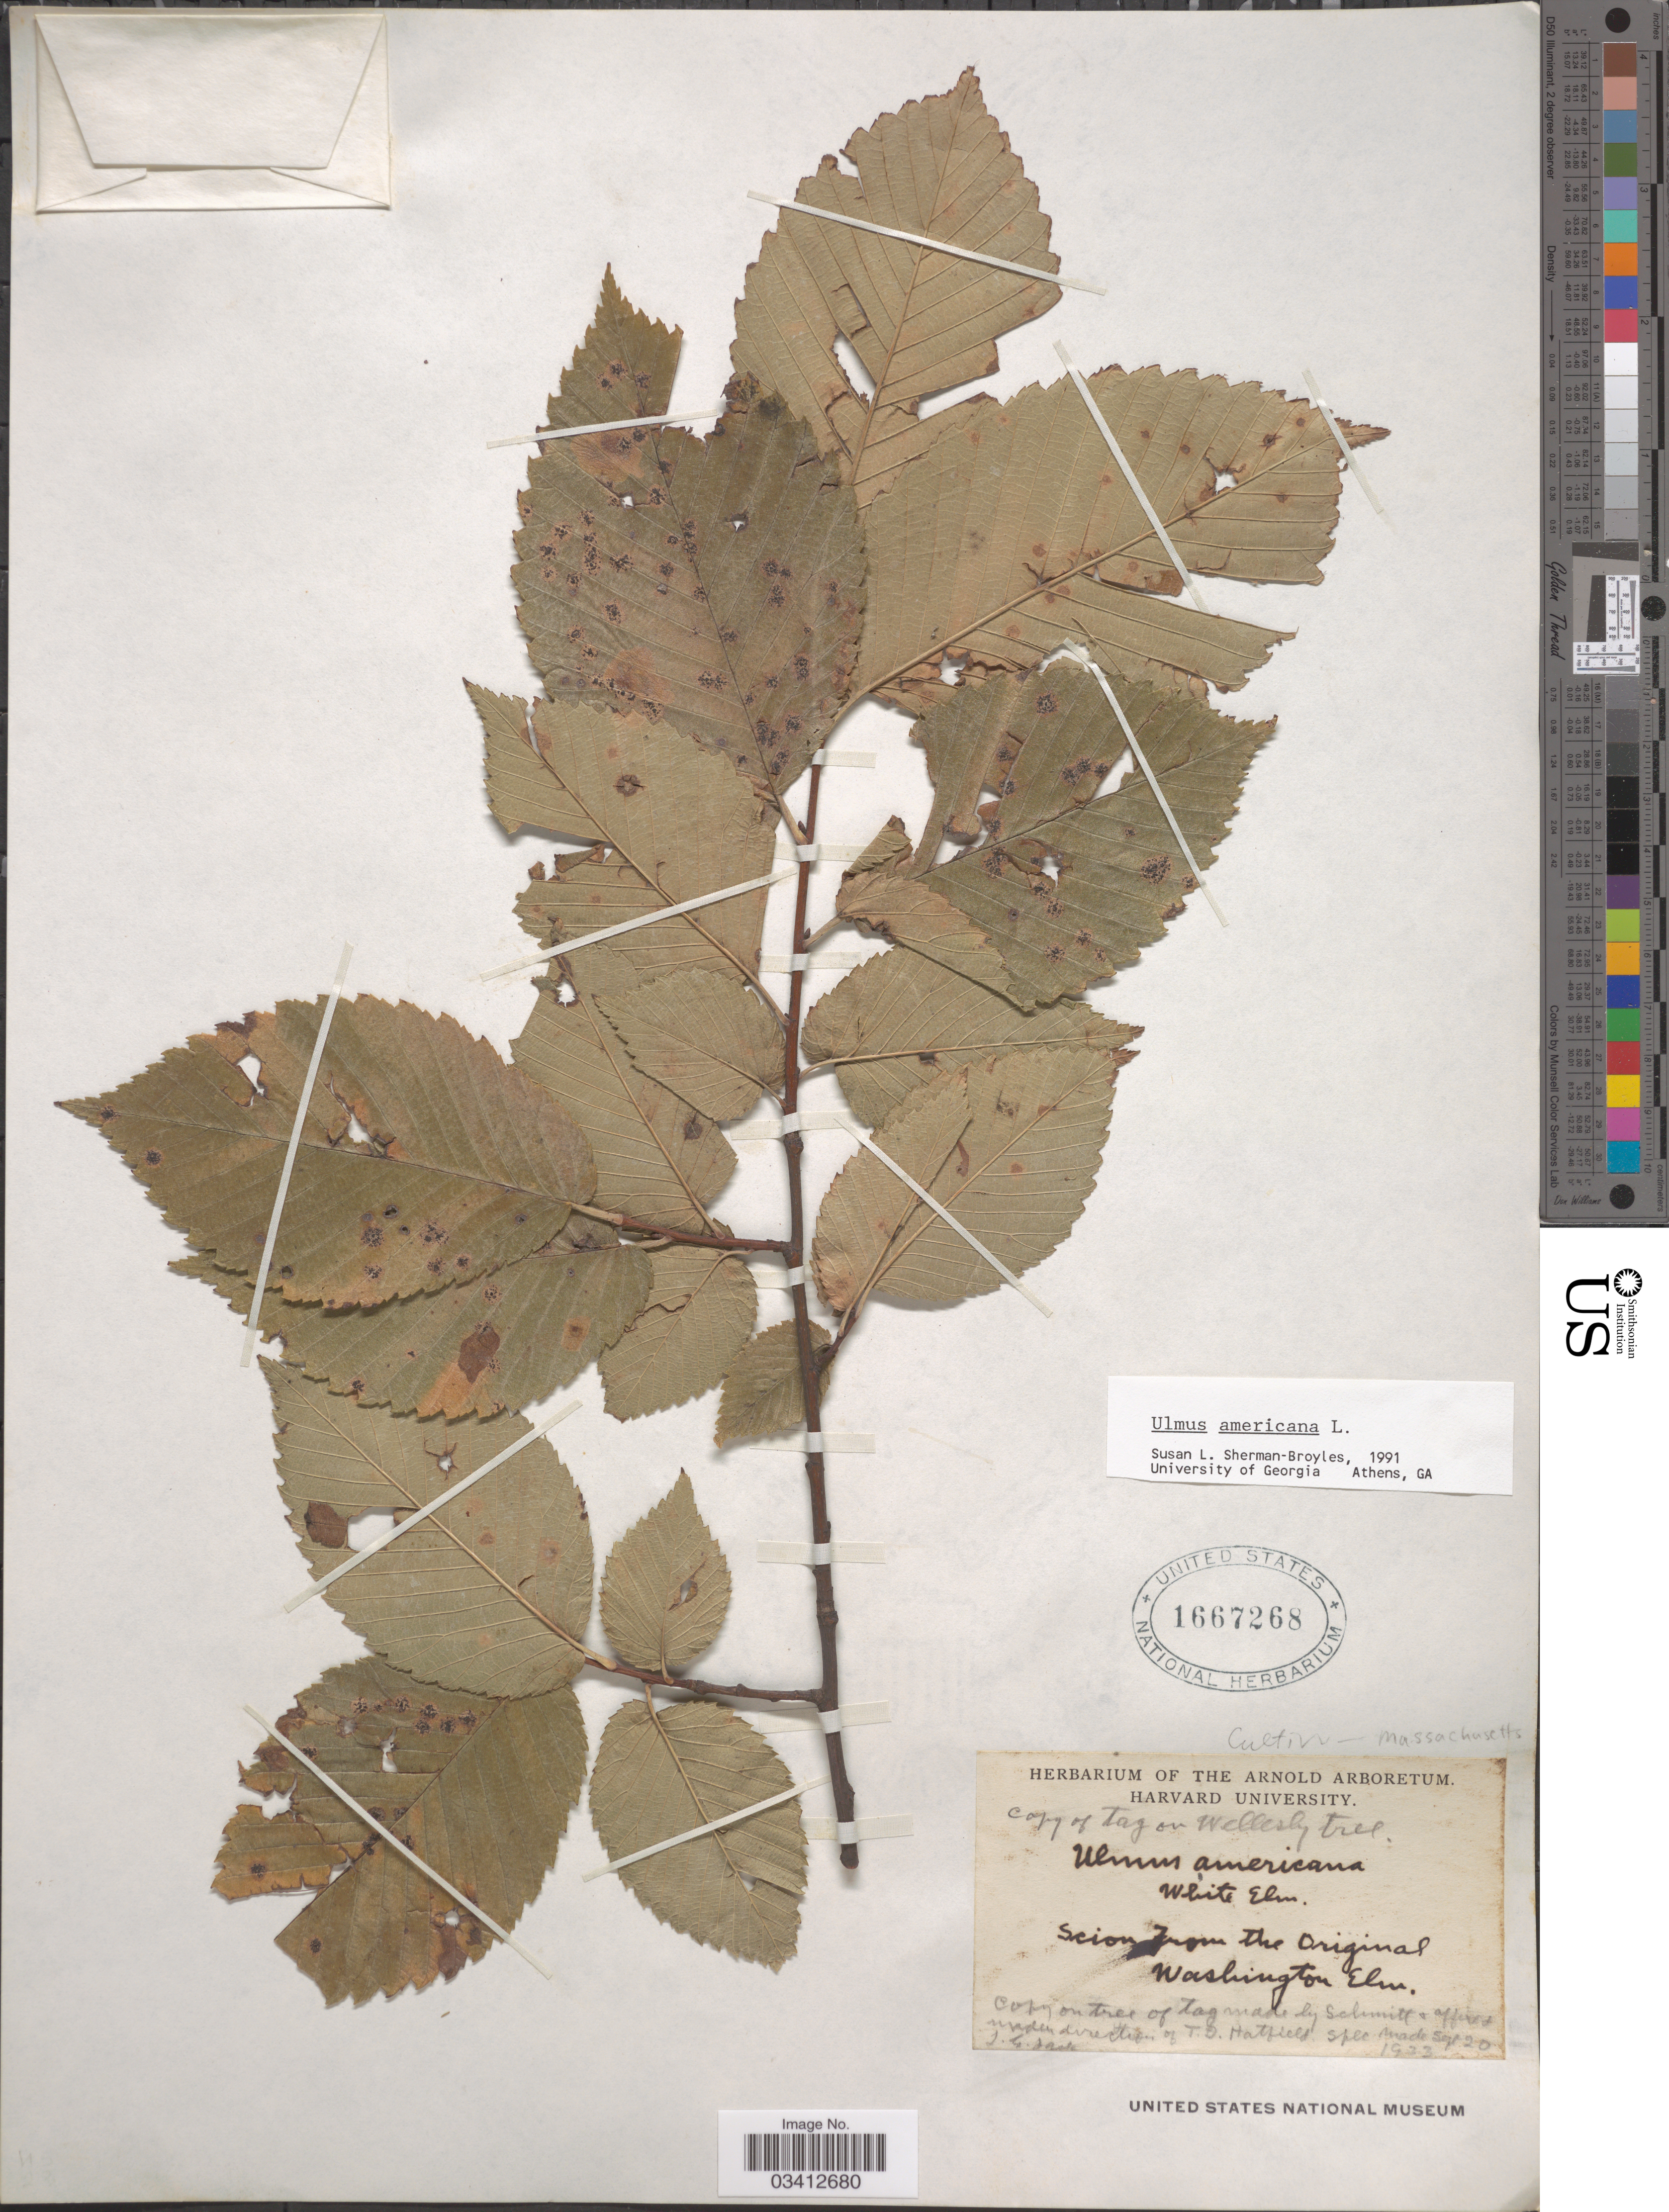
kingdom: Plantae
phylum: Tracheophyta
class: Magnoliopsida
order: Rosales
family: Ulmaceae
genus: Ulmus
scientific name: Ulmus americana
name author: L.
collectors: J. G. Jack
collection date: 1923-09-20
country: United States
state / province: Massachusetts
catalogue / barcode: US 1667268